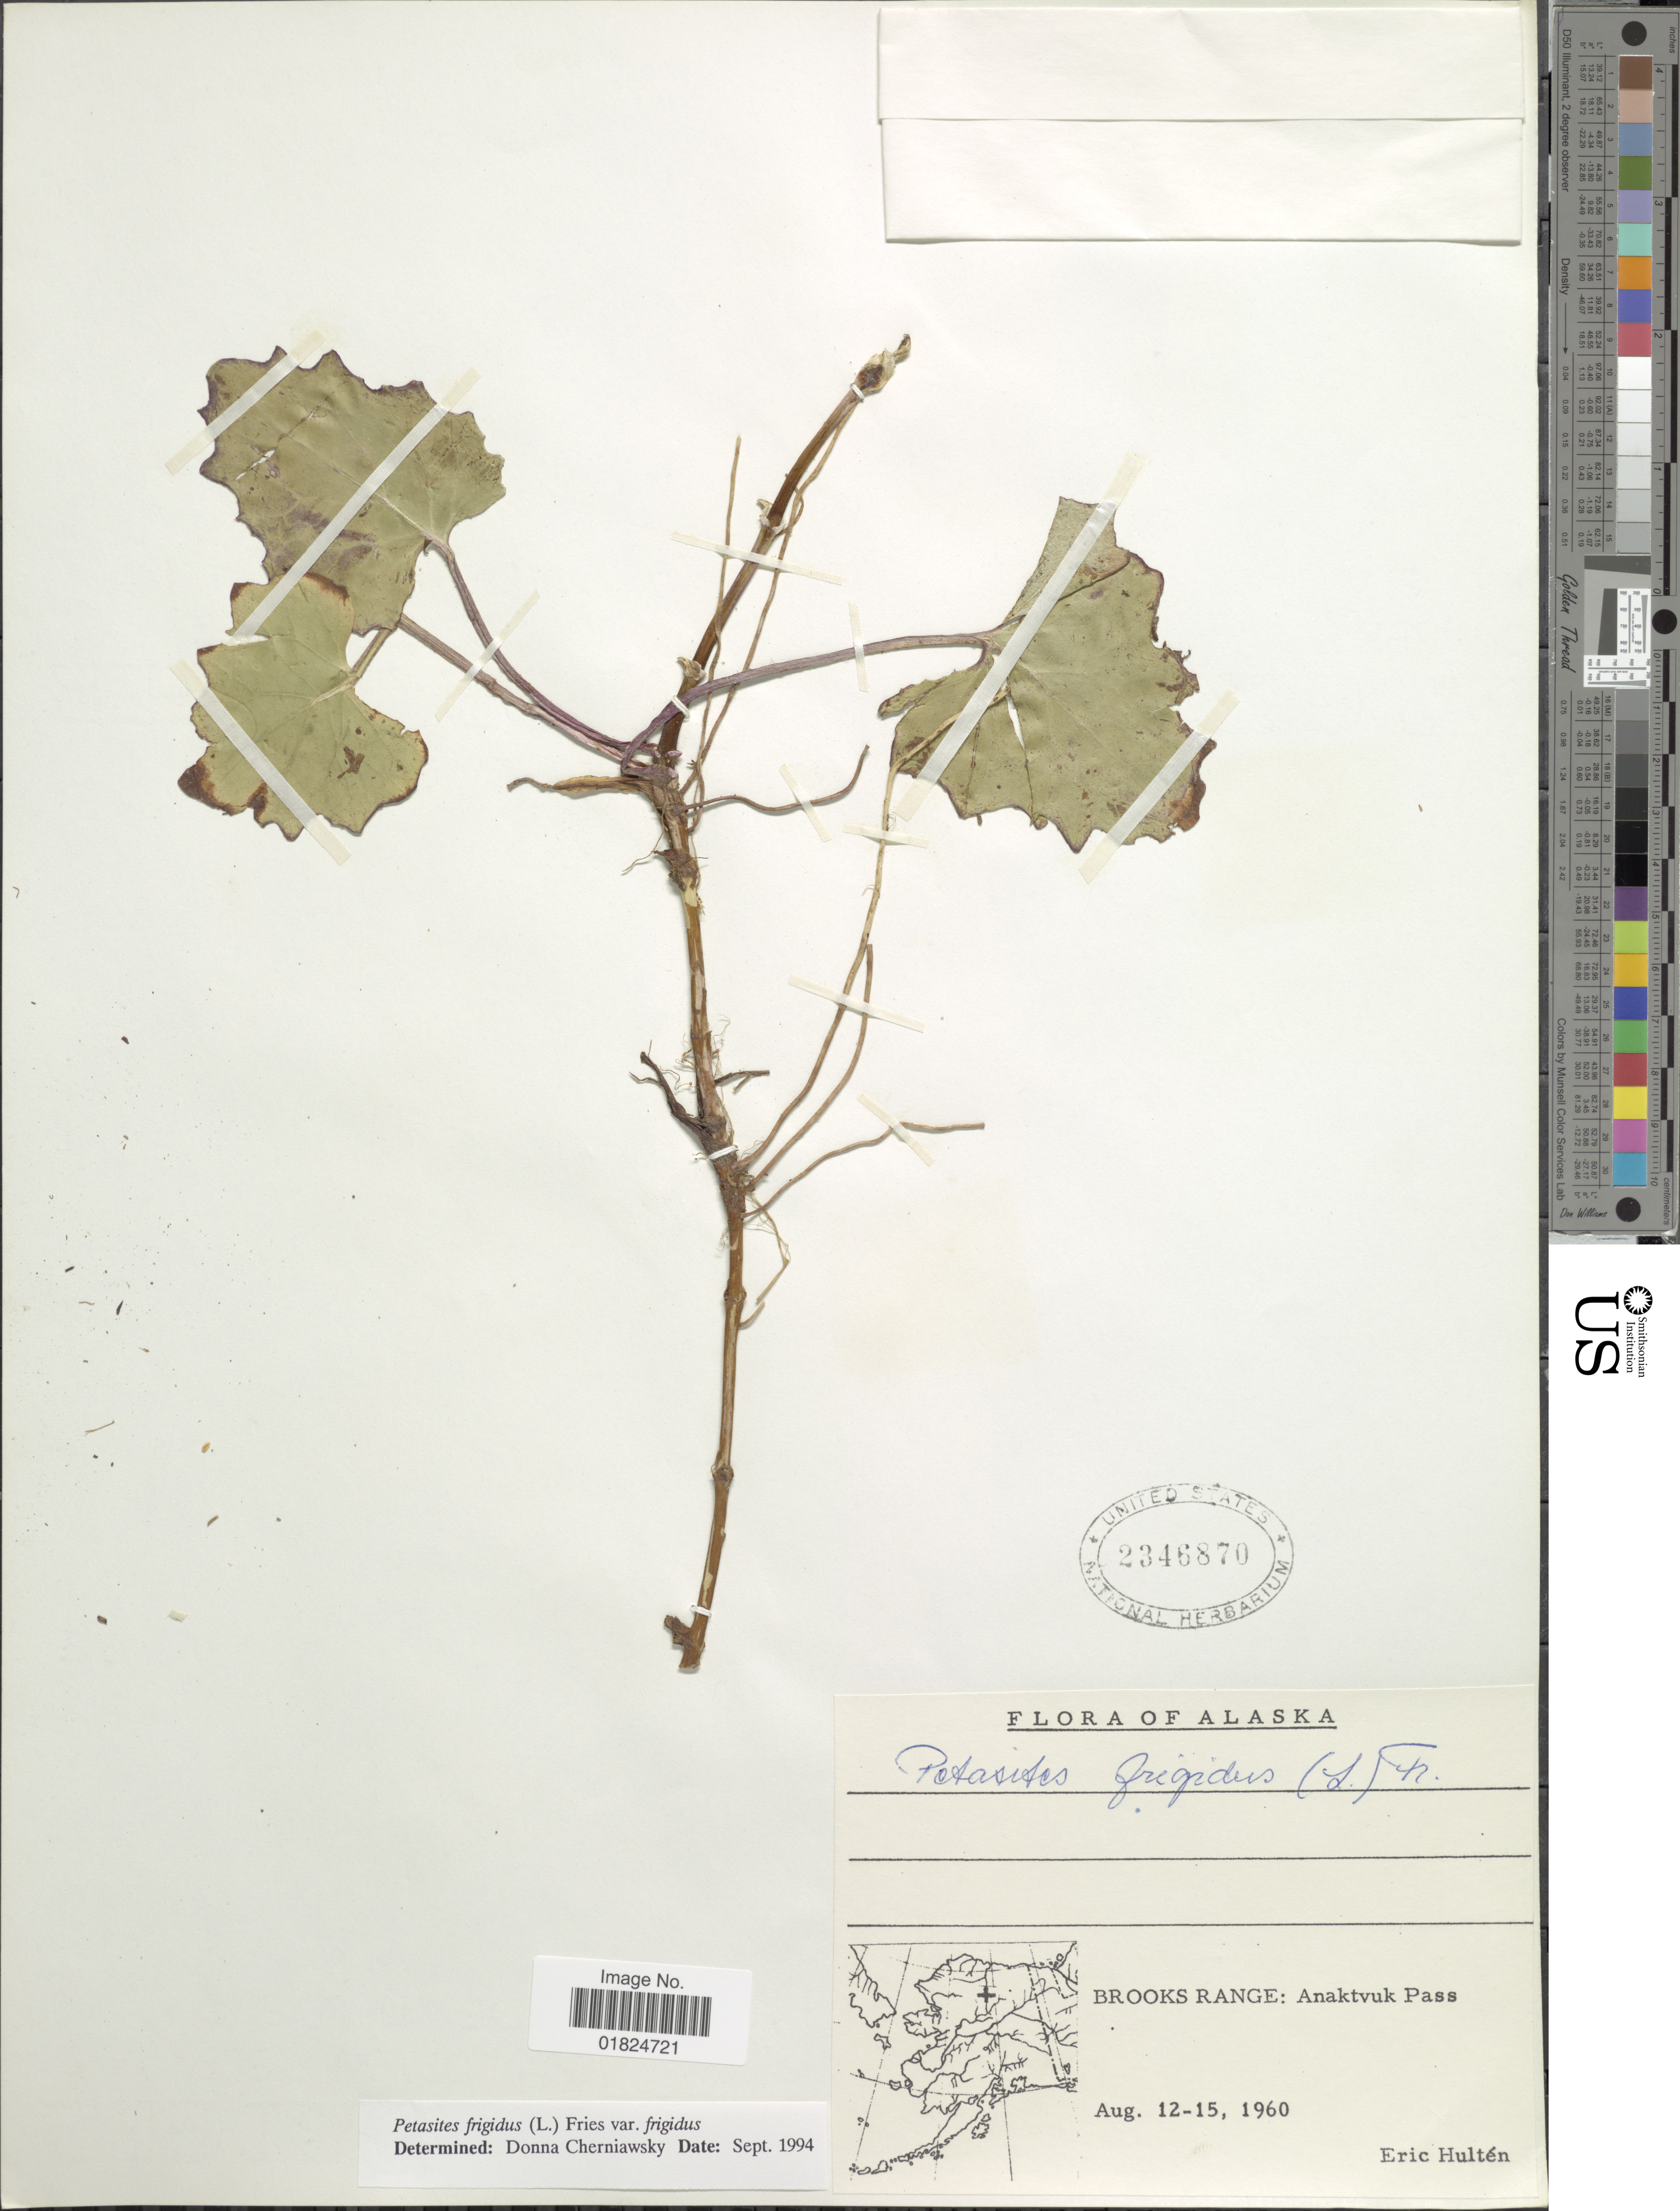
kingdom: Plantae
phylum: Tracheophyta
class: Magnoliopsida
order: Asterales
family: Asteraceae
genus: Petasites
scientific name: Petasites frigidus var. frigidus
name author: (L.) Fr.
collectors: E. G. Hultén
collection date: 1960-08-12/1960-08-15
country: United States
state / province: Alaska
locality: Alaska. Brooks Range: Anaktvuk Pass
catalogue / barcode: US 2346870